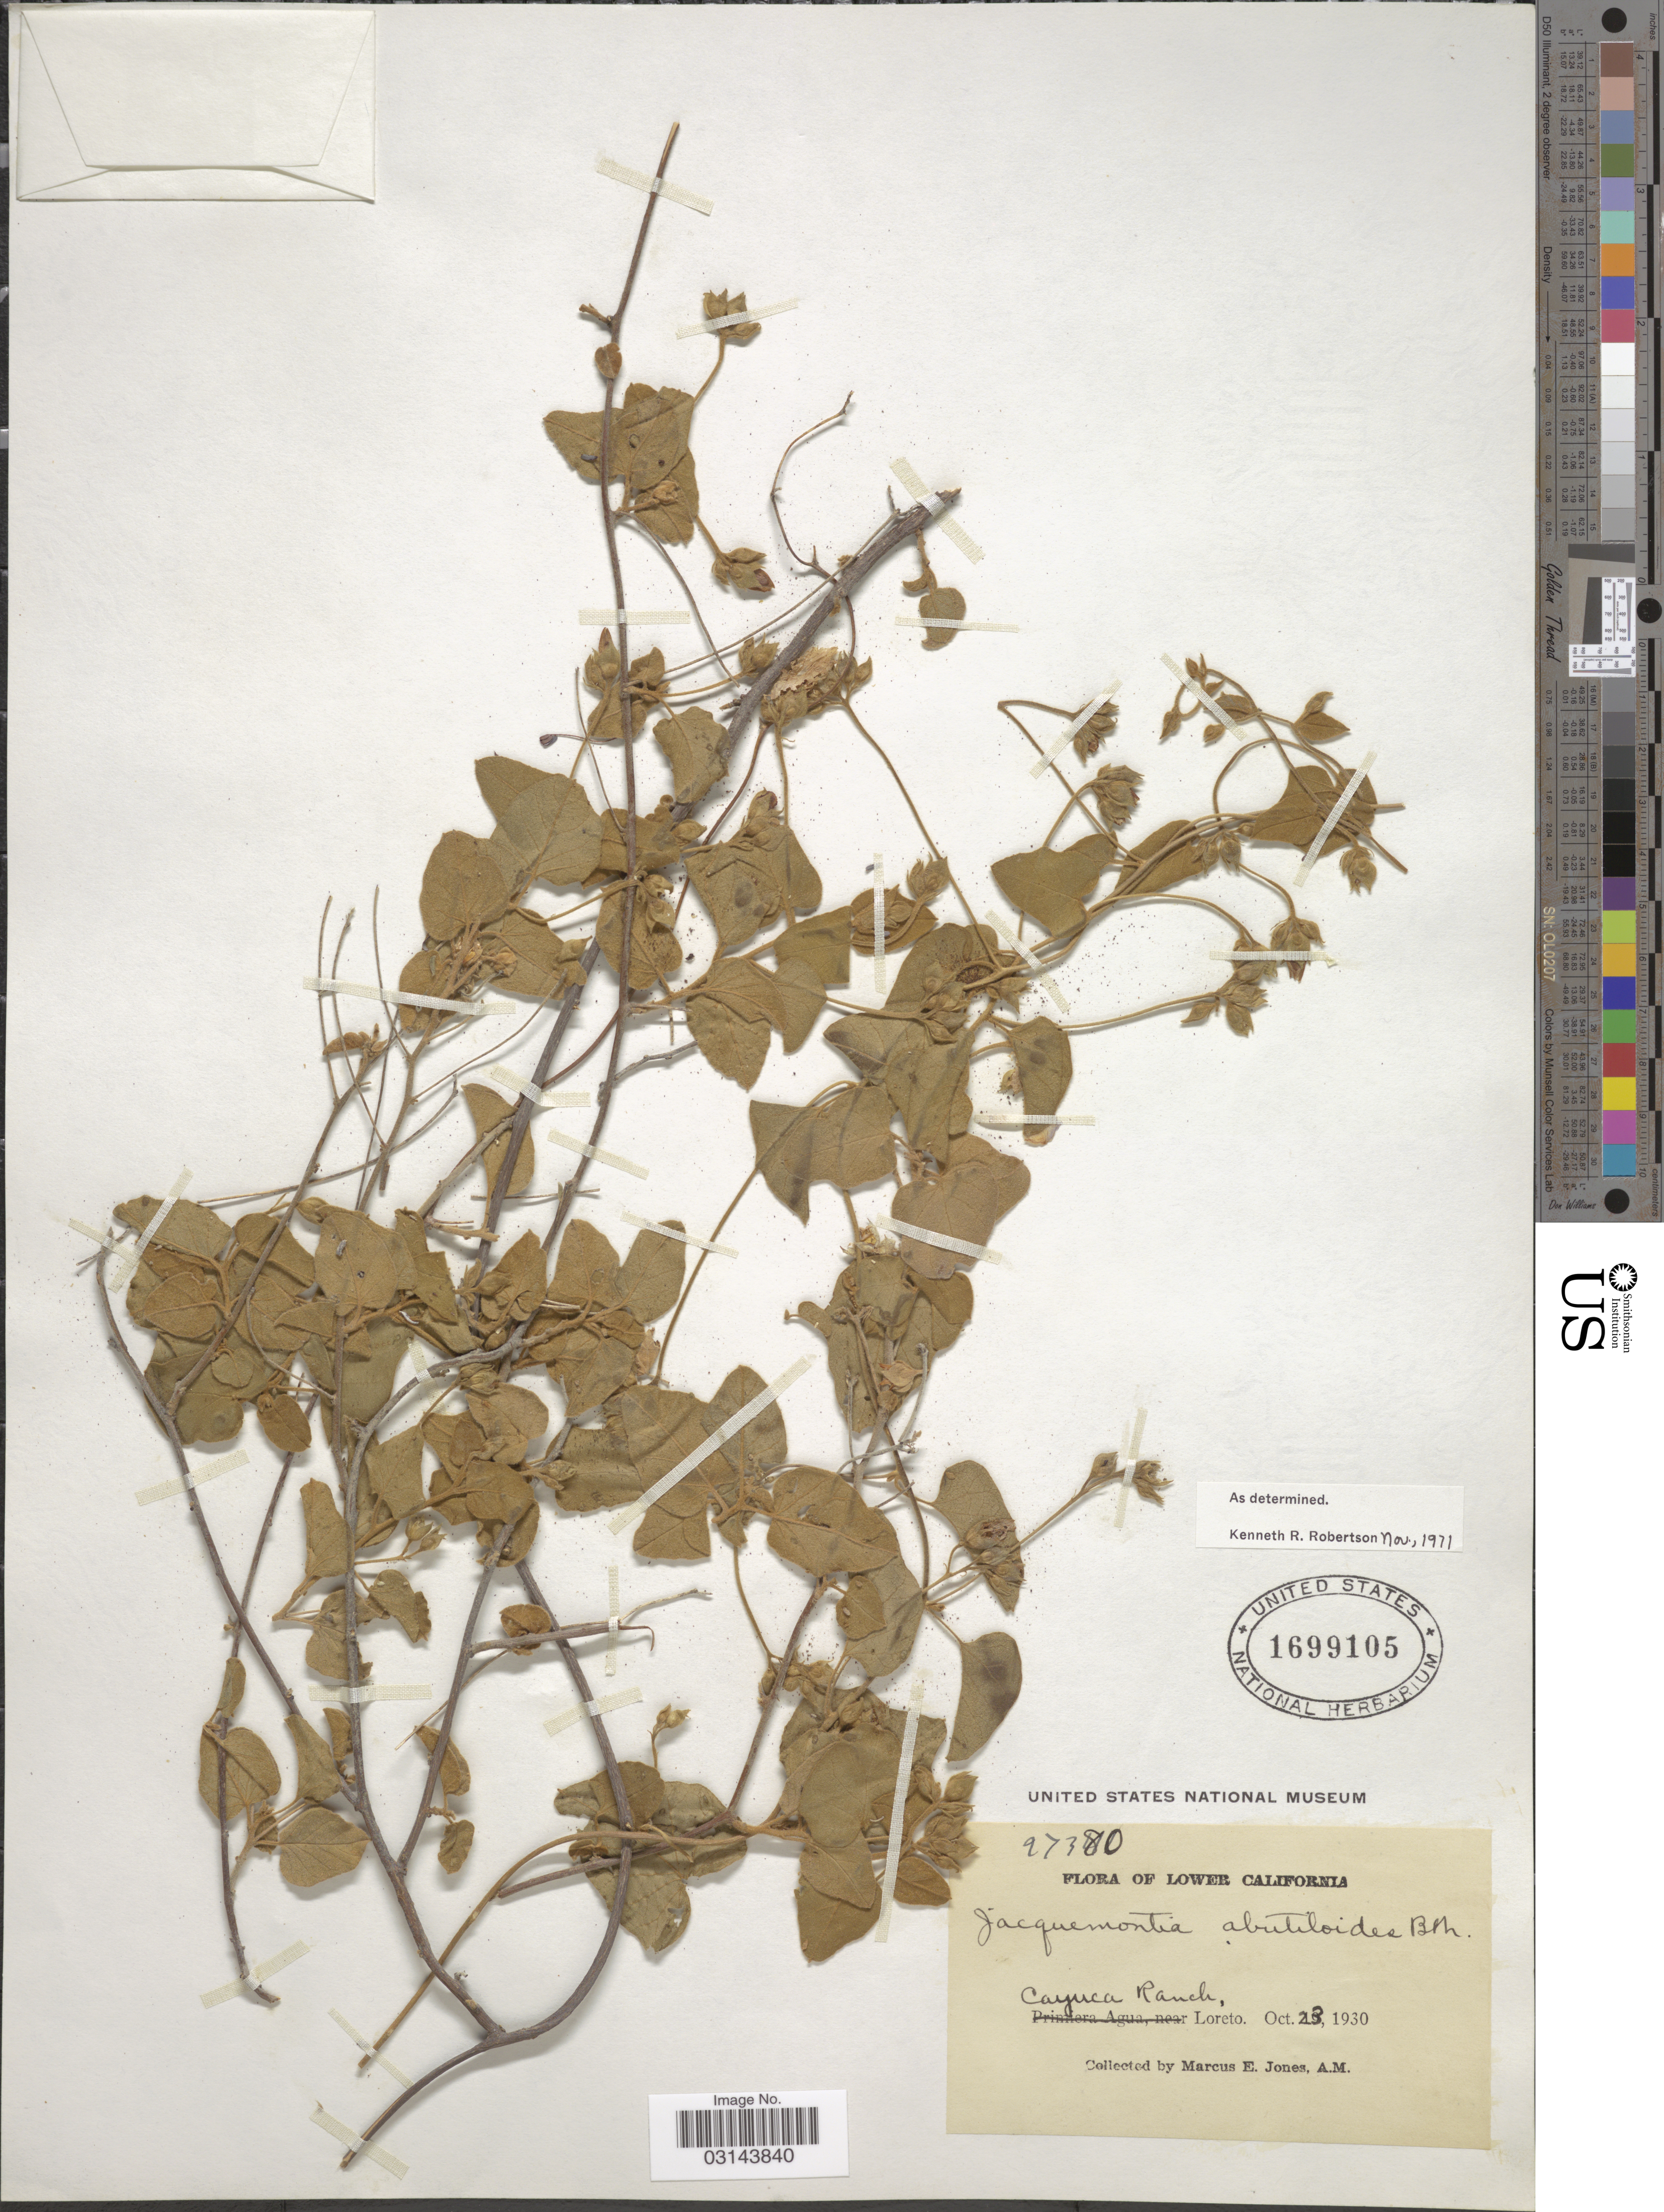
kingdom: Plantae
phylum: Tracheophyta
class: Magnoliopsida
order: Solanales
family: Convolvulaceae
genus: Jacquemontia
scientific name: Jacquemontia abutiloides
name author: Benth.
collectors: M. E. Jones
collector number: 27380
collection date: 1930-10-23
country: Mexico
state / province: Baja California Norte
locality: Lower California. Cayuca Ranch, Loreto.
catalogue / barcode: US 1699105